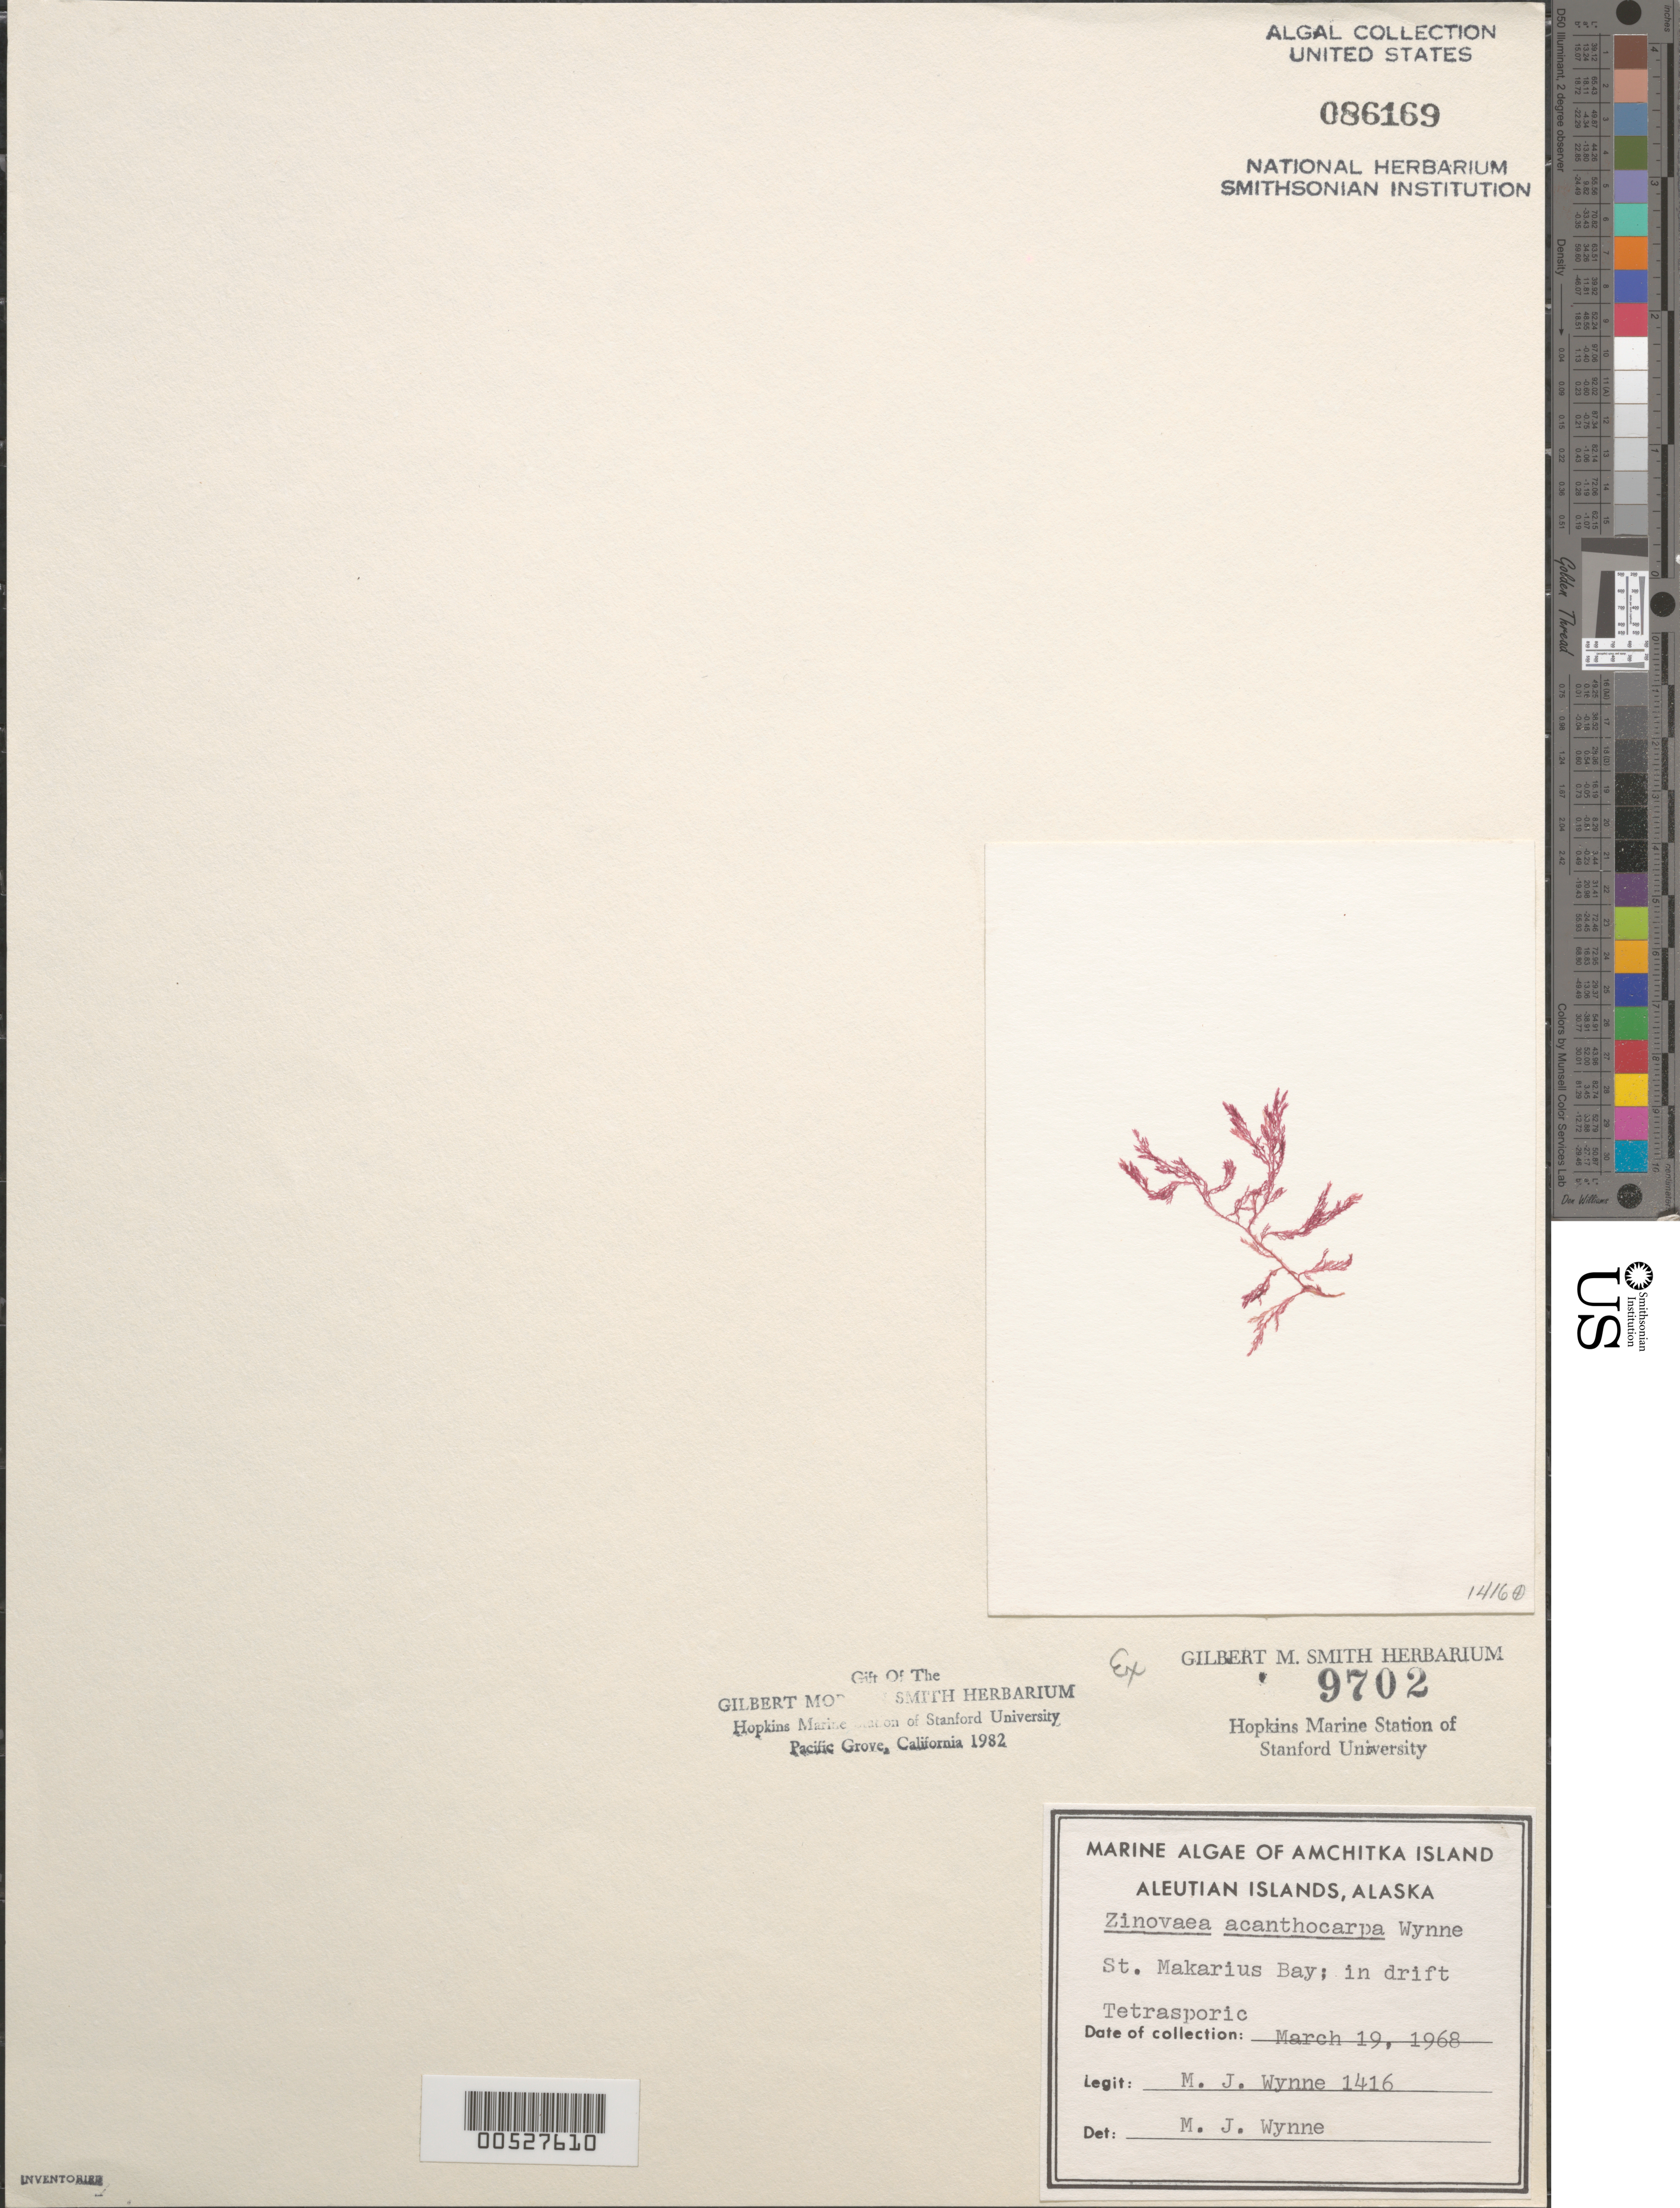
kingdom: Plantae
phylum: Rhodophyta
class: Florideophyceae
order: Ceramiales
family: Delesseriaceae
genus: Zinovaea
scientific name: Zinovaea acanthocarpa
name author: M.J. Wynne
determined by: Wynne, M. J.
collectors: M.J. Wynne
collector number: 1416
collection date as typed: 19 Mar 1968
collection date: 1968-03-19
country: United States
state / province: Alaska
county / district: Aleutian Islands Division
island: Amchitka Island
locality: St. Makarius Bay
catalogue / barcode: US 86169